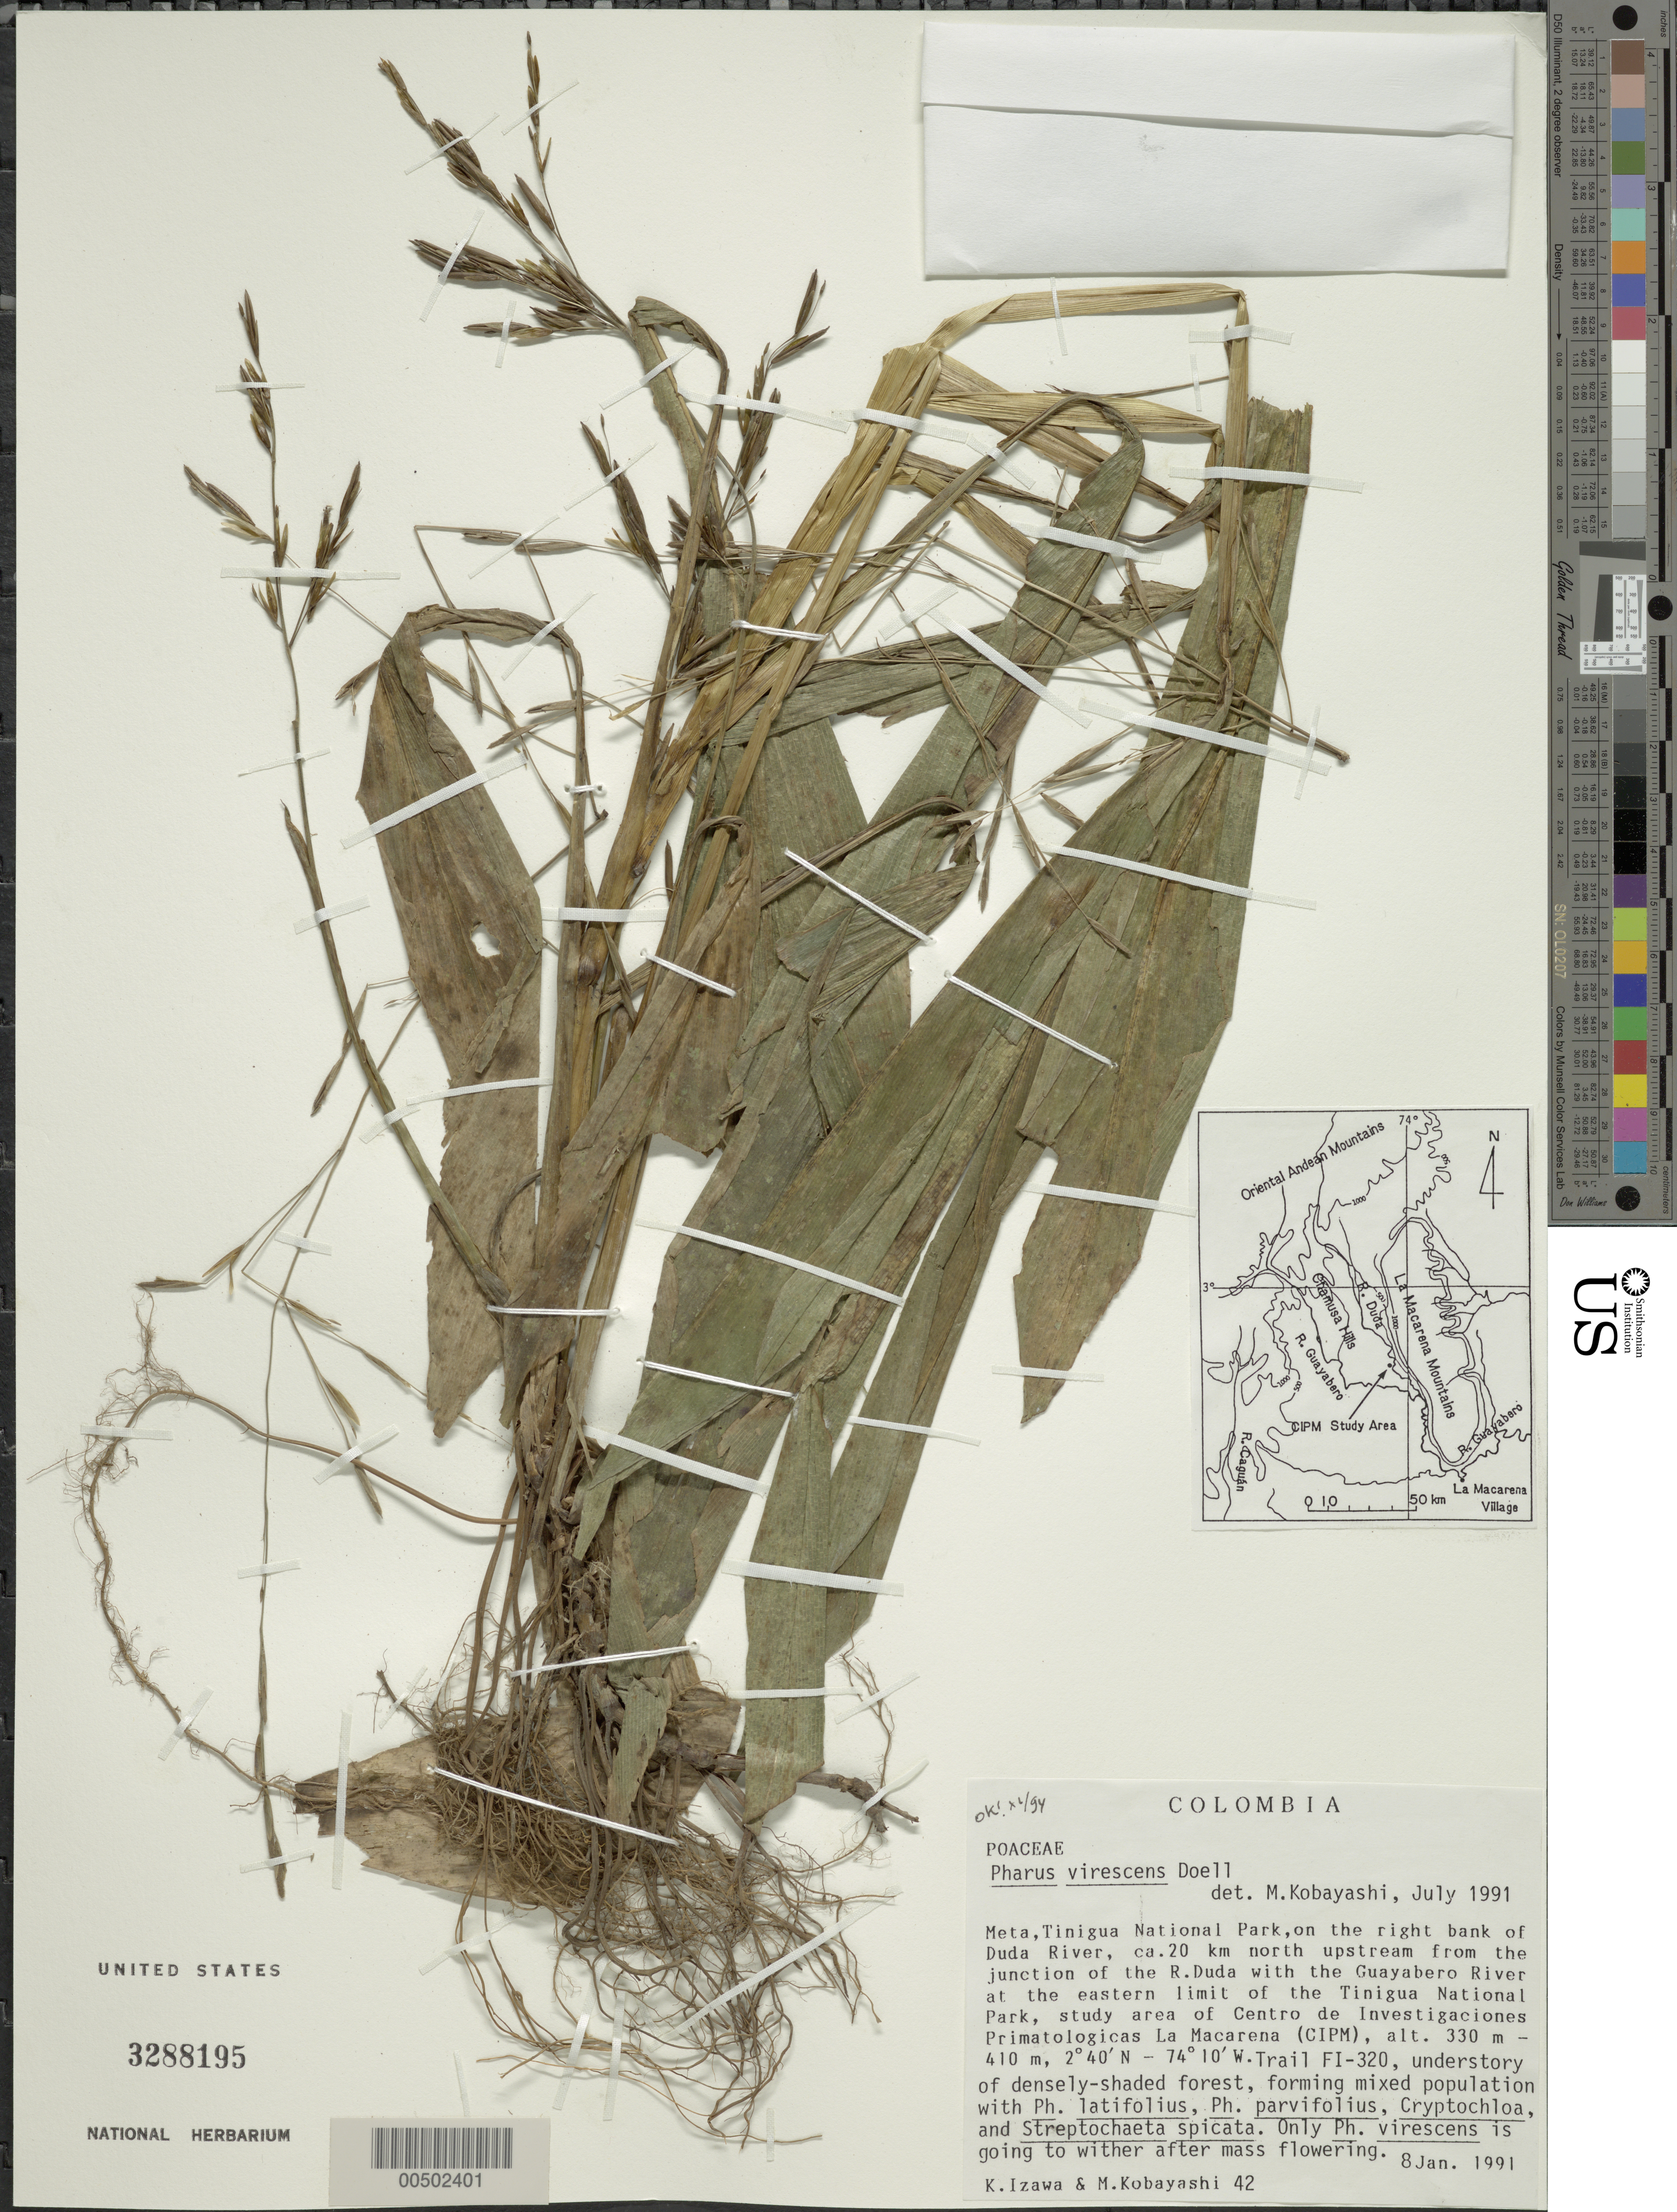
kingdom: Plantae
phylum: Tracheophyta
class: Liliopsida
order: Poales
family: Poaceae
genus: Pharus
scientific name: Pharus virescens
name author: Döll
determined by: Kobayashi, M.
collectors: K. Izawa & M. Kobayashi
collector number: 42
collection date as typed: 08 Jan 1991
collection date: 1991-01-08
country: Colombia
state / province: Meta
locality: Tinigua National Park, bank of Duda River, ca. 20 km N from junct of Duda River with the Guayabero River, Trail fi-320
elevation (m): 410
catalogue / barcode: US 3288195